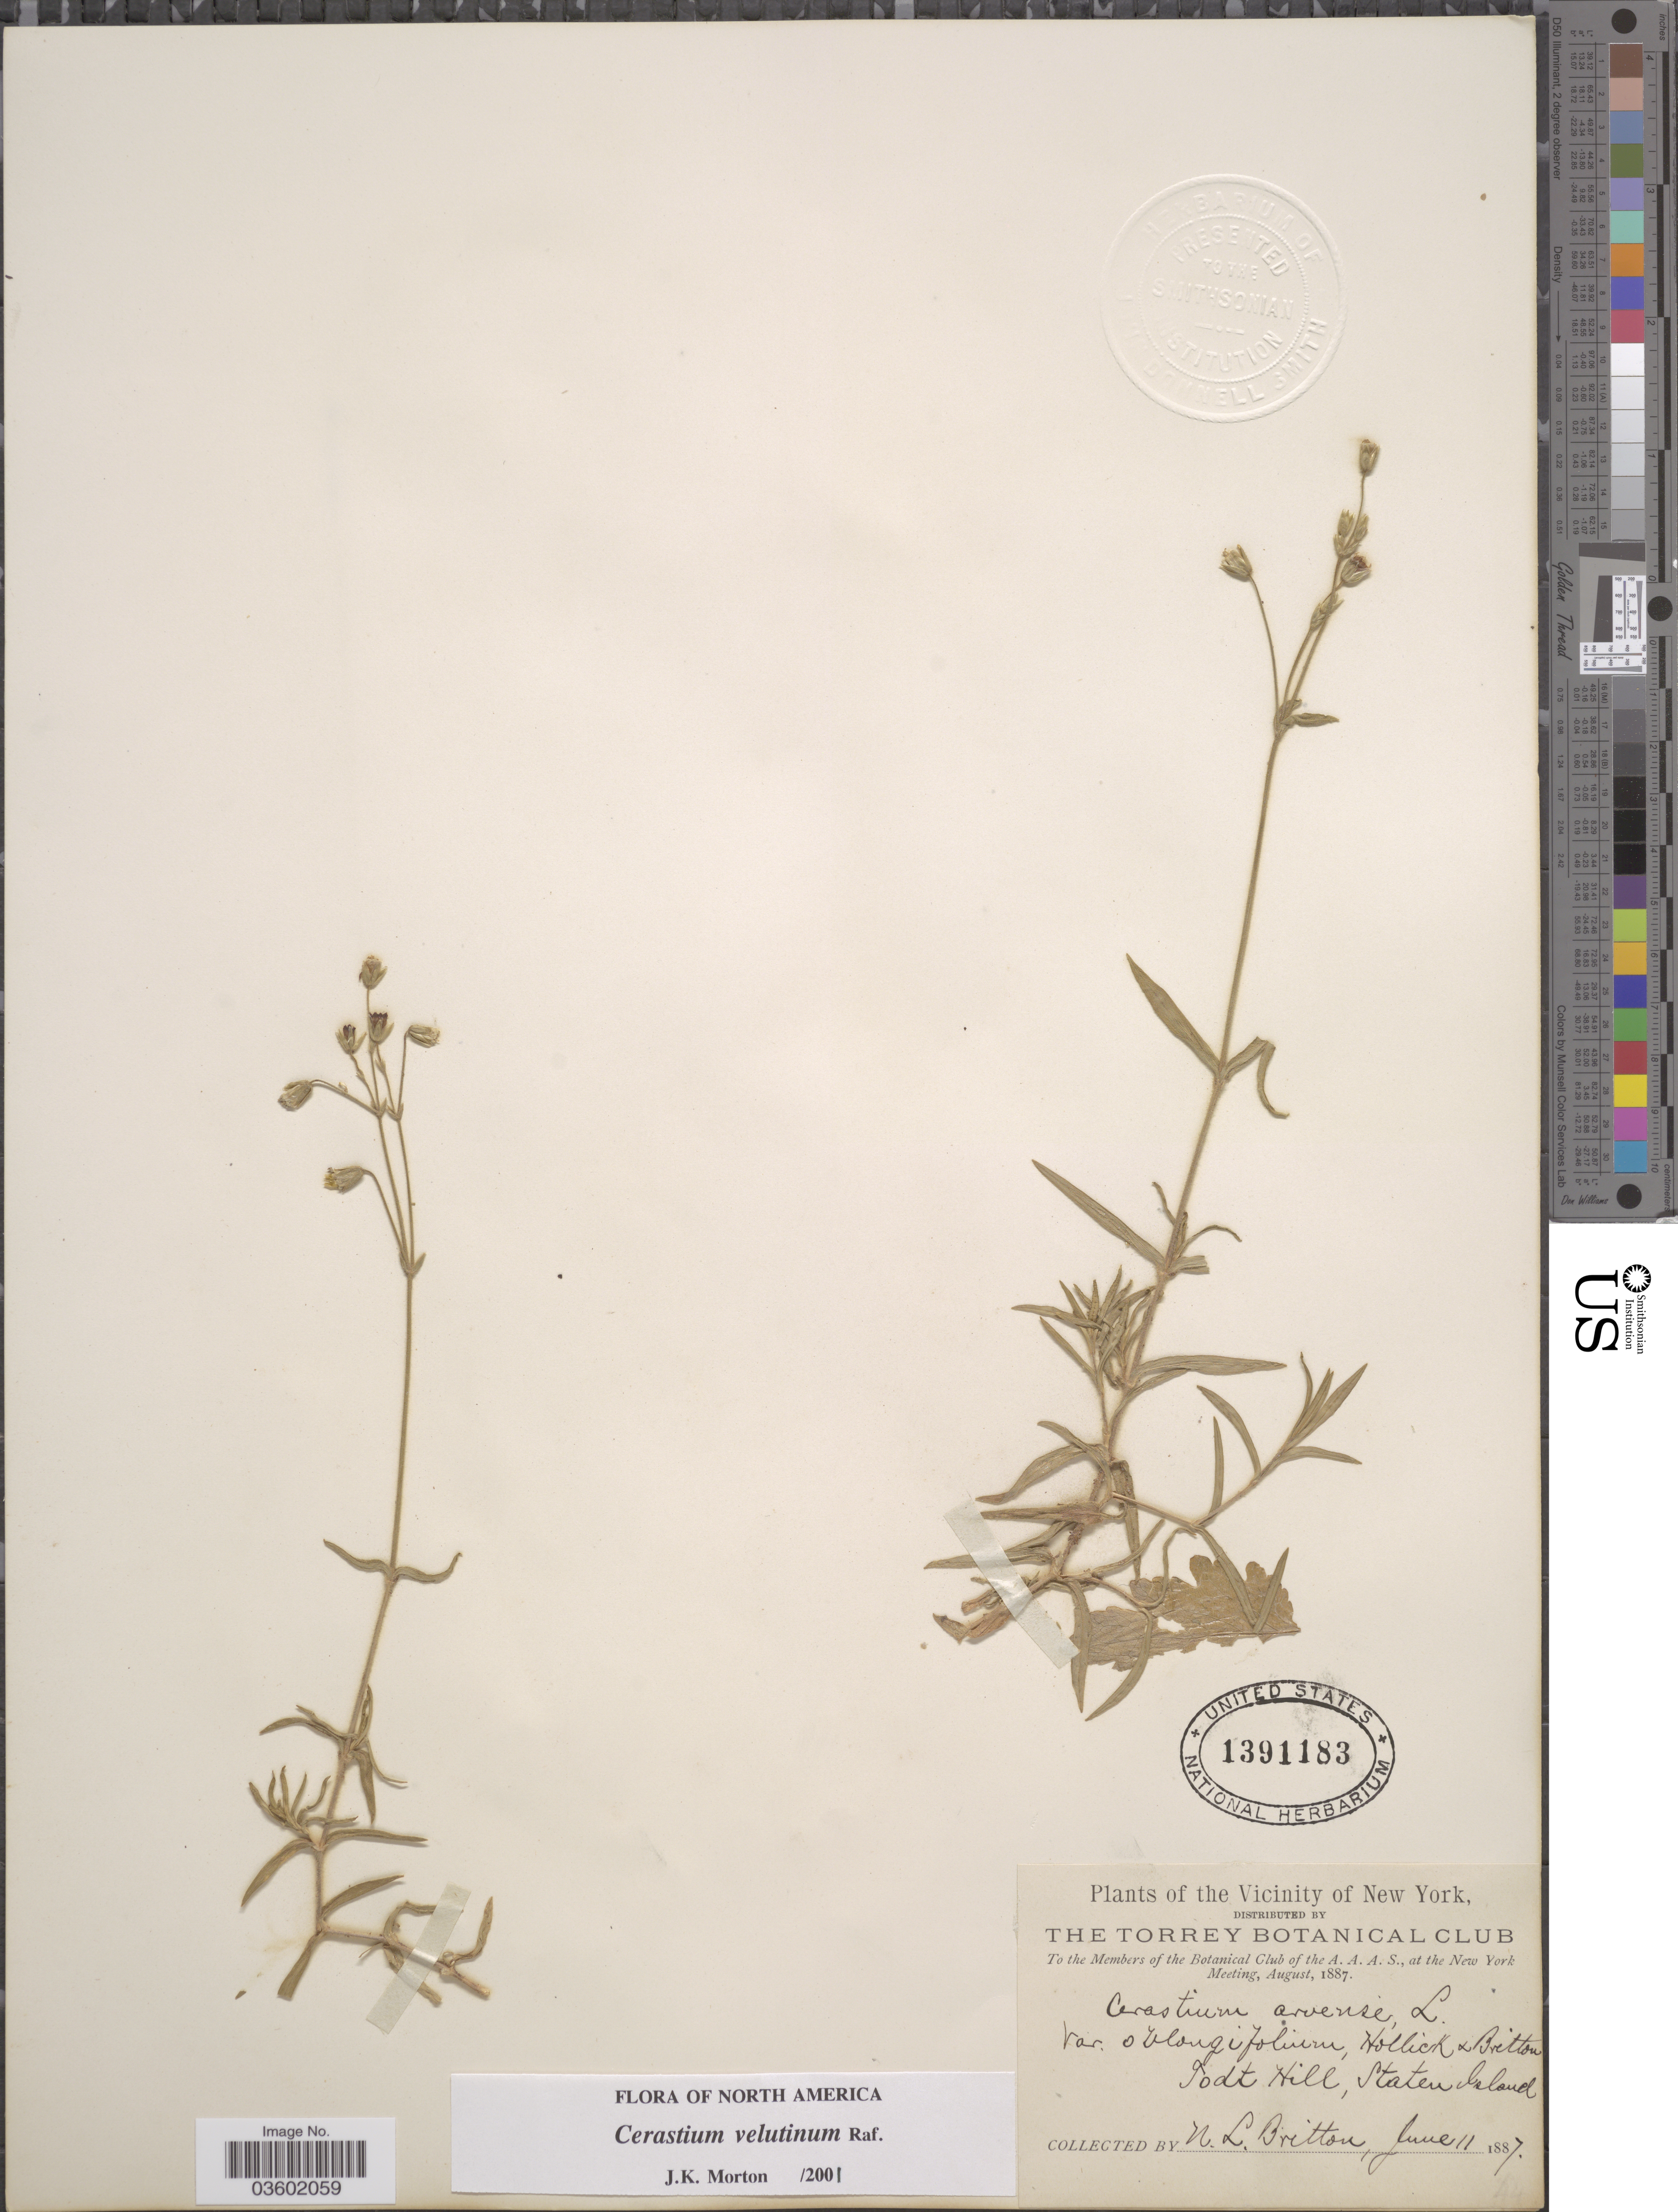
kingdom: Plantae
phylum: Tracheophyta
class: Magnoliopsida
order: Caryophyllales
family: Caryophyllaceae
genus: Cerastium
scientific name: Cerastium velutinum var. velutinum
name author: Raf.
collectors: N. Britton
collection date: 1887-06-11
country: United States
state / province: New York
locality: The vicinity of New York. Todt Hill, Staten Island.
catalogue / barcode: US 1391183